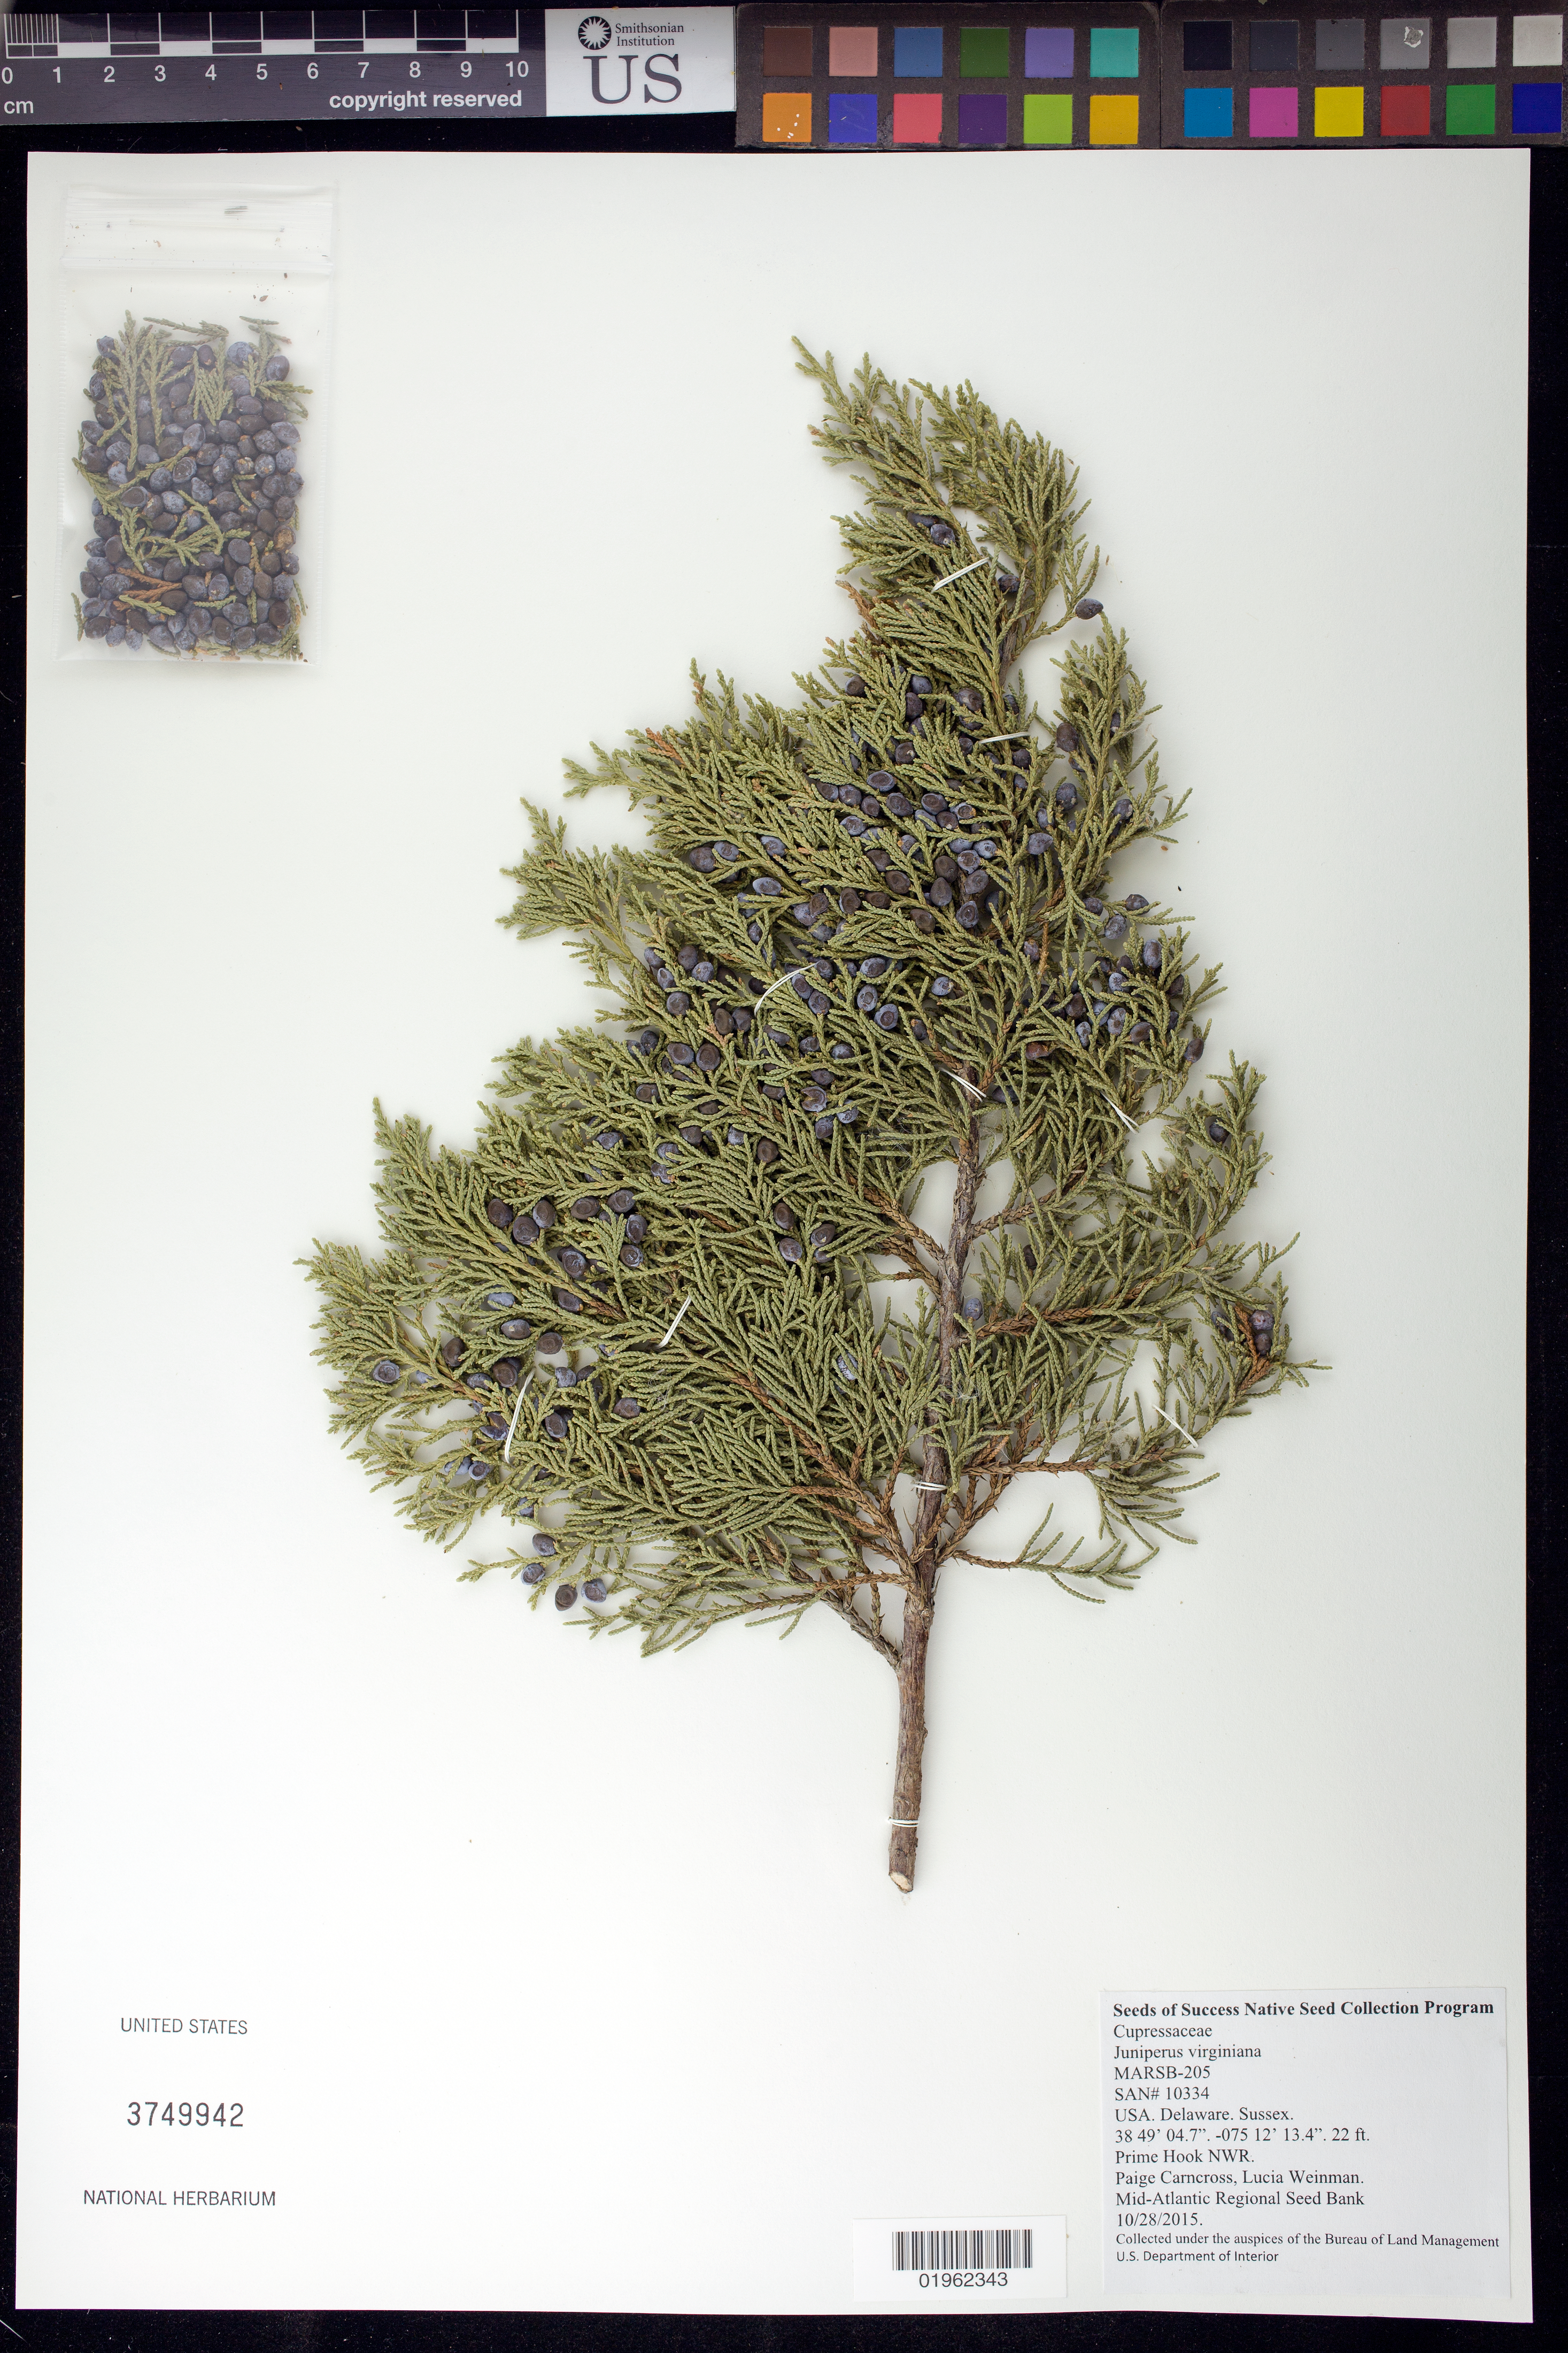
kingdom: Plantae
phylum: Tracheophyta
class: Pinopsida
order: Pinales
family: Cupressaceae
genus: Juniperus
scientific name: Juniperus virginiana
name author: L.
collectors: P. Carncross & L. Weinman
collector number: MARSB-205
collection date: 2015-10-28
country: United States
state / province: Delaware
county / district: Sussex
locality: Prime Hook National Wildlife Refuge, Gated road off Broadkill Road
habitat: North Atlantic Maritime Scrub Forest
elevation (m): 7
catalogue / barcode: US 3749942